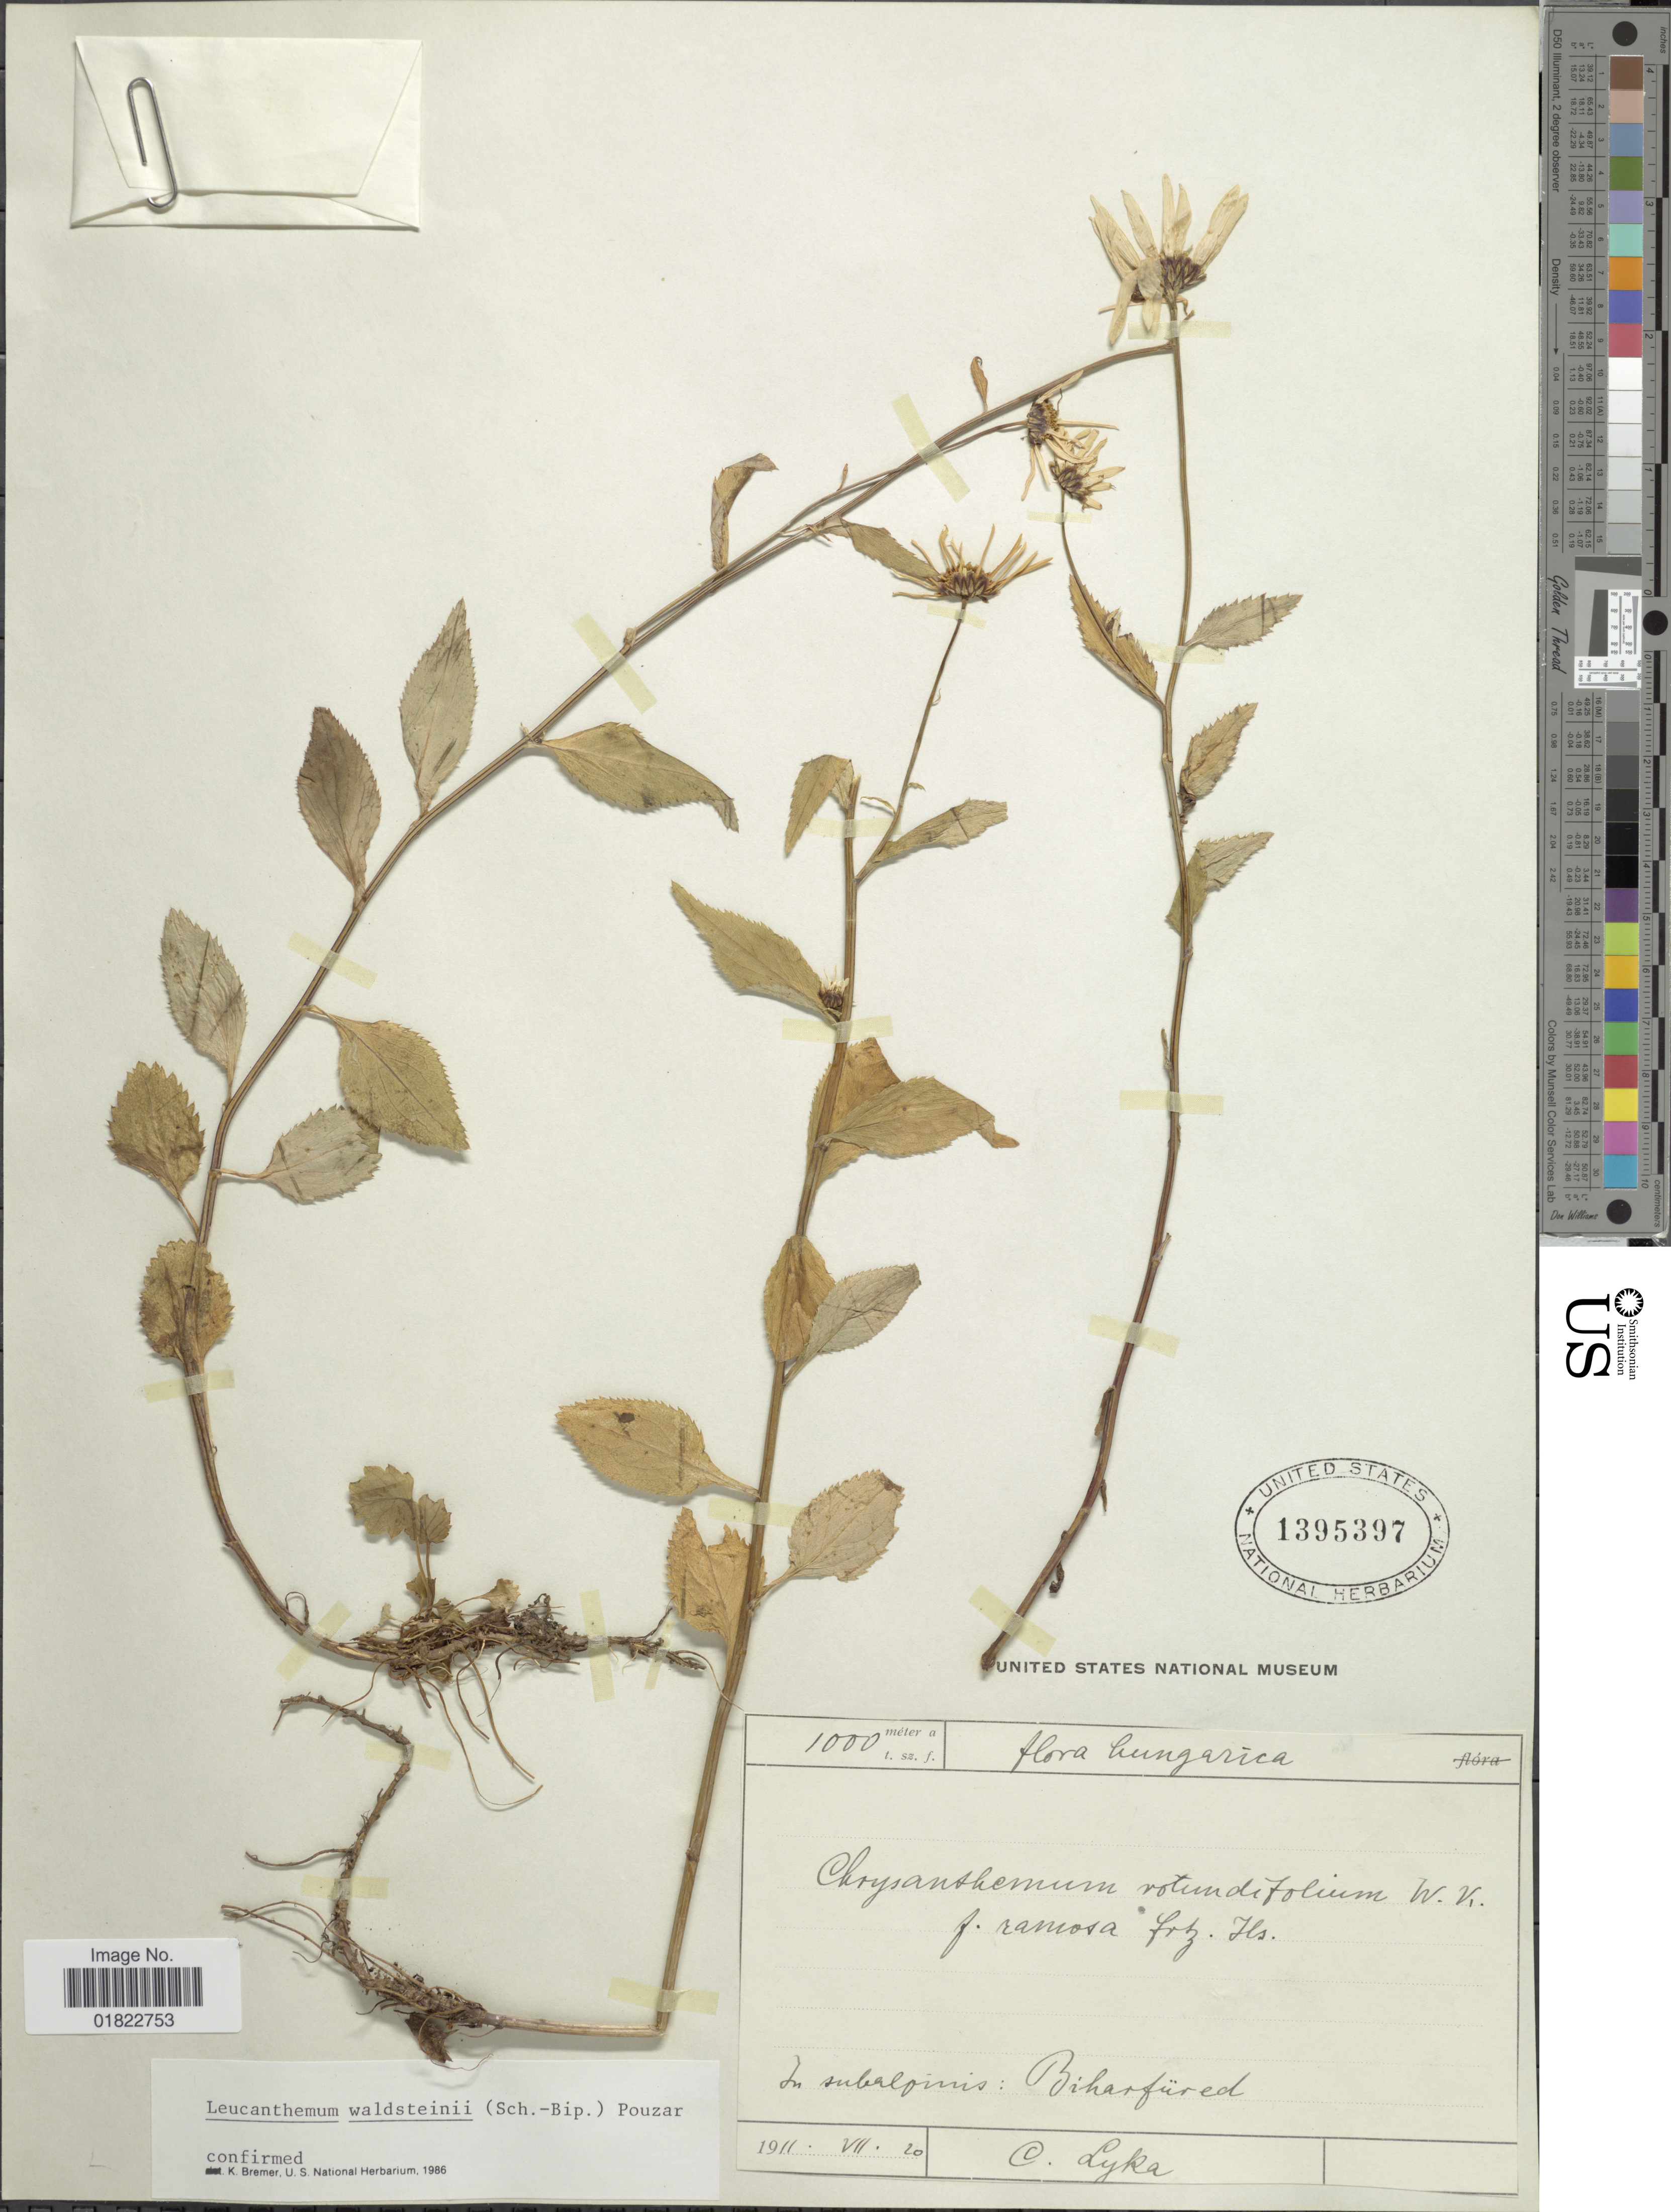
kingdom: Plantae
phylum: Tracheophyta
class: Magnoliopsida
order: Asterales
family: Asteraceae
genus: Leucanthemum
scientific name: Leucanthemum waldsteinii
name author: (Sch. Bip.) Pouzar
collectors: C. Lyka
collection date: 1911-07-20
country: Hungary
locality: Hungarica, In subalpinis: Biharfured [interpreted].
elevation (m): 1000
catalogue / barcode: US 1395397